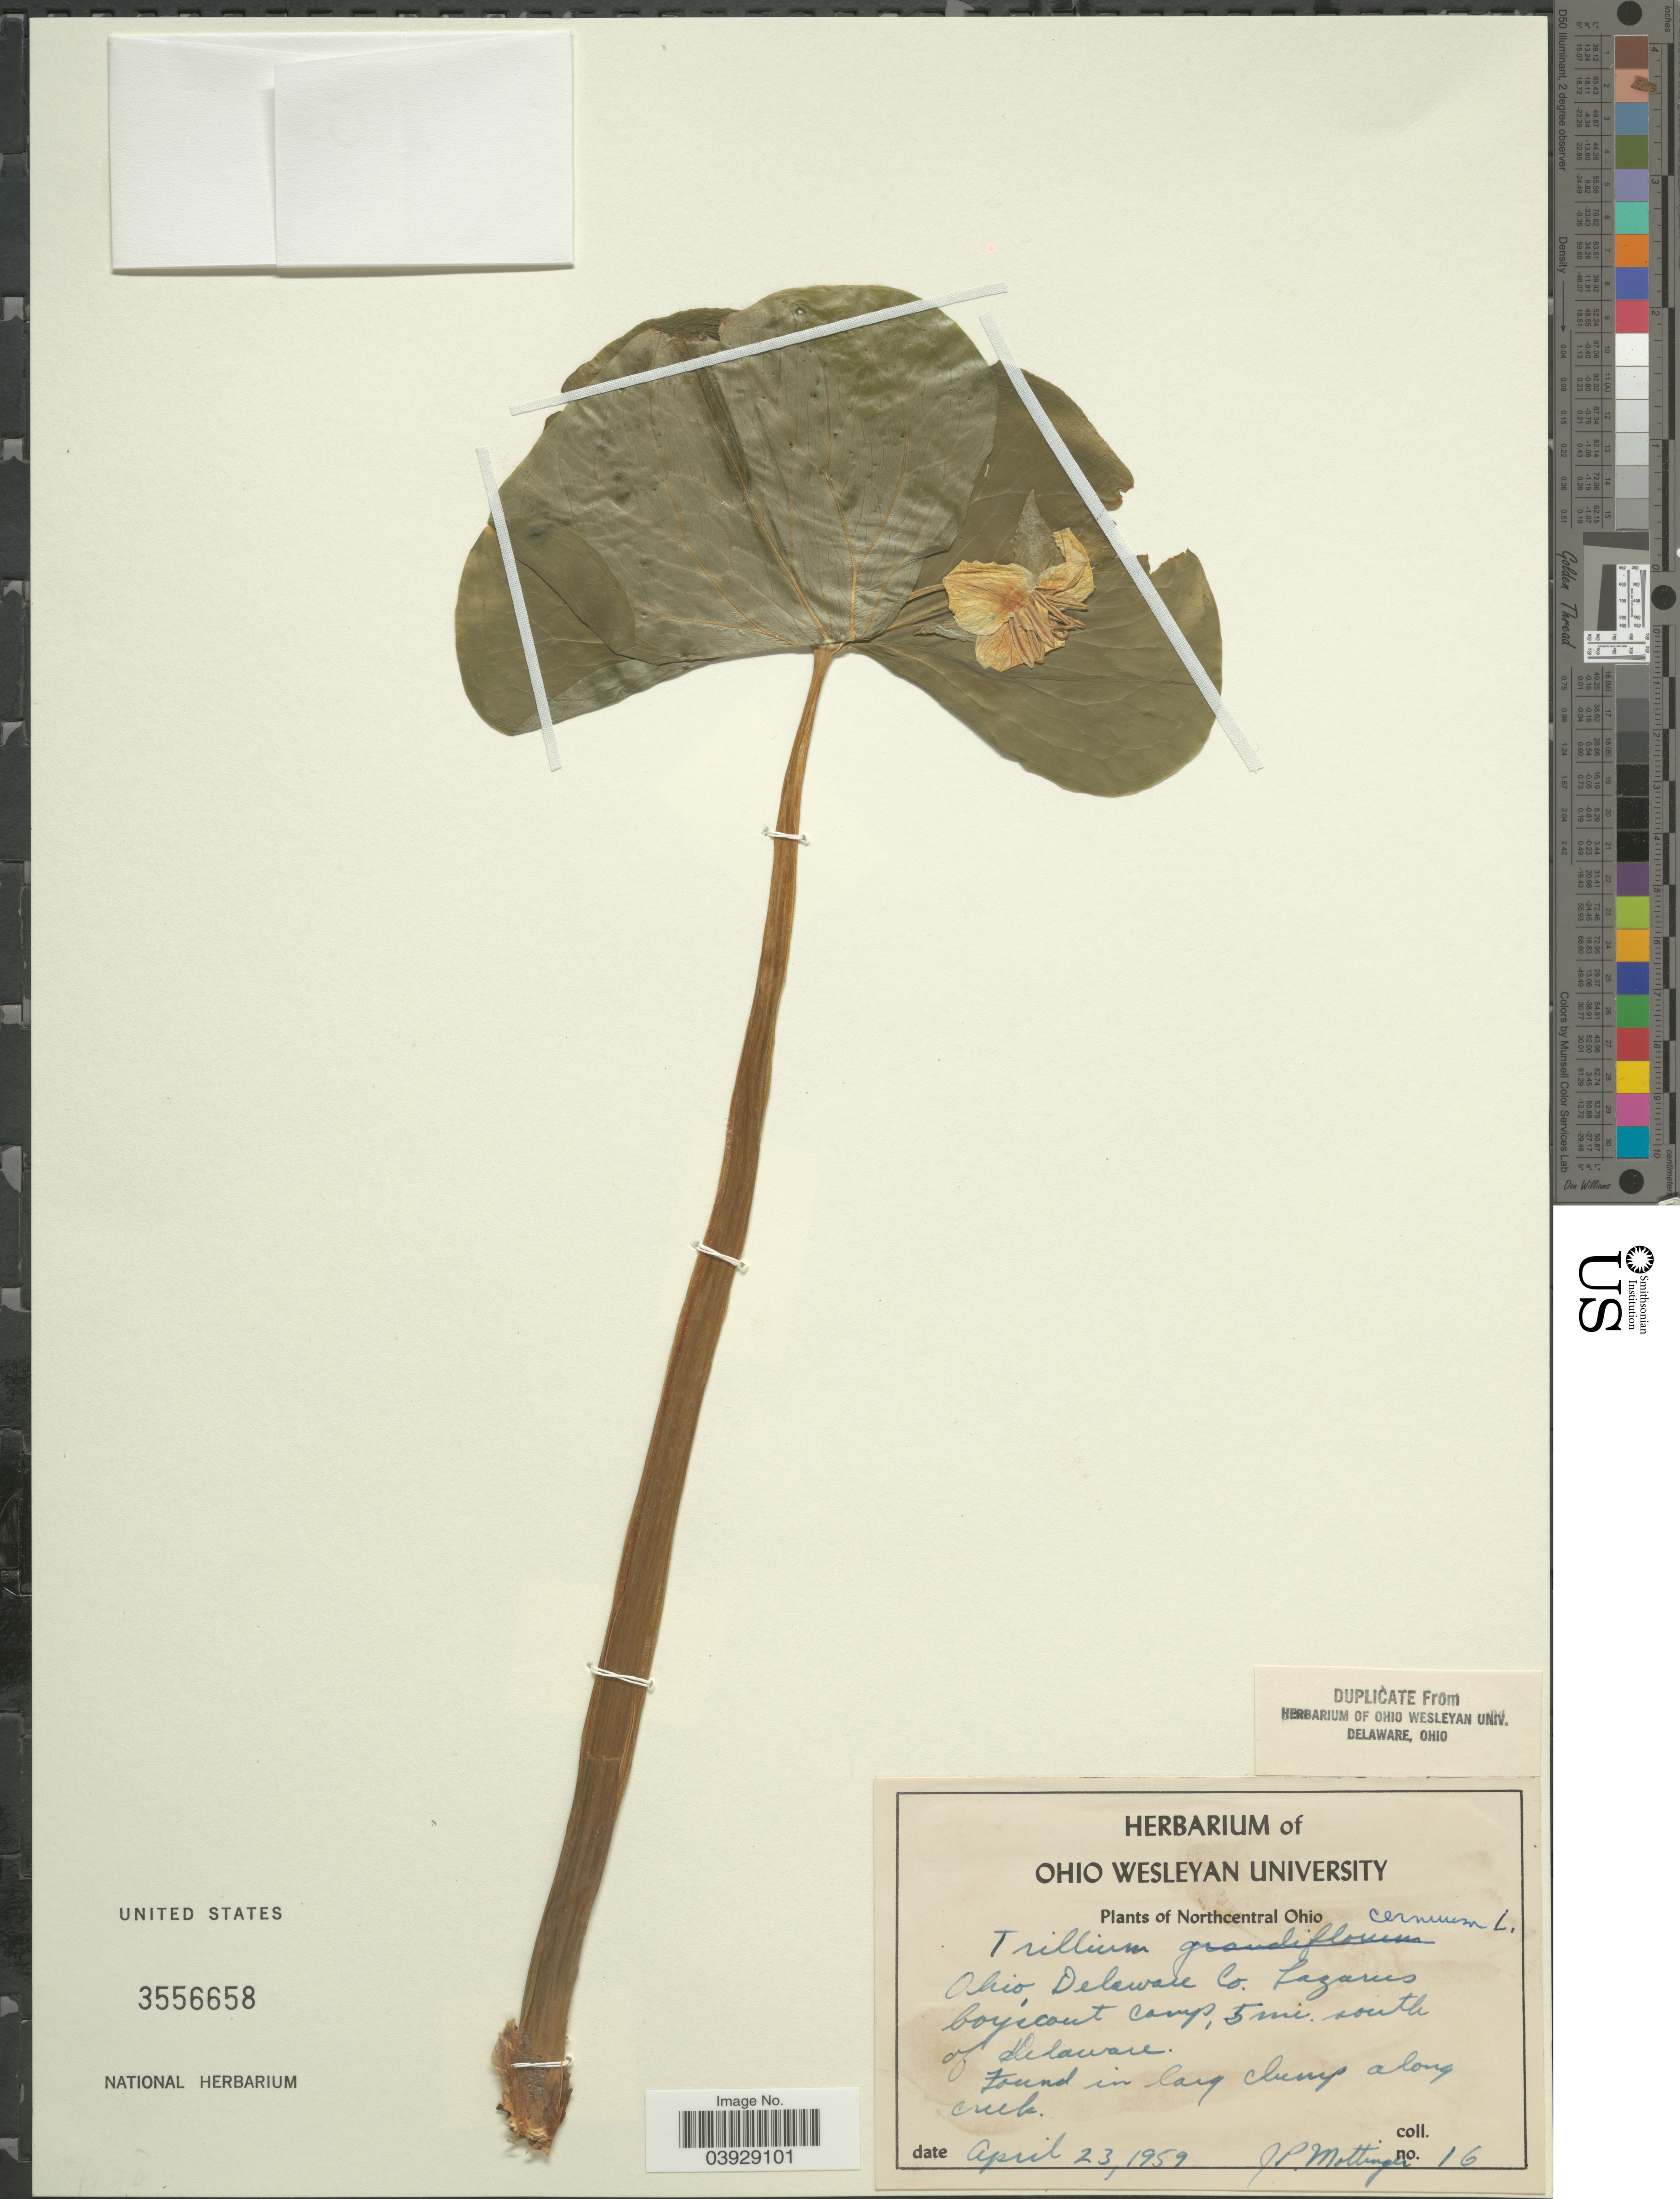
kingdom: Plantae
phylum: Tracheophyta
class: Liliopsida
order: Liliales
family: Melanthiaceae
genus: Trillium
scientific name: Trillium cernuum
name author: L.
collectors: J. Mottinger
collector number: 16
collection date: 1959-04-23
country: United States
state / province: Ohio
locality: Northcentral Ohio. Delaware Co. Lazarus boyscout camp, 5 mi. south of Delaware. Found in larg clump along creek.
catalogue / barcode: US 3556658